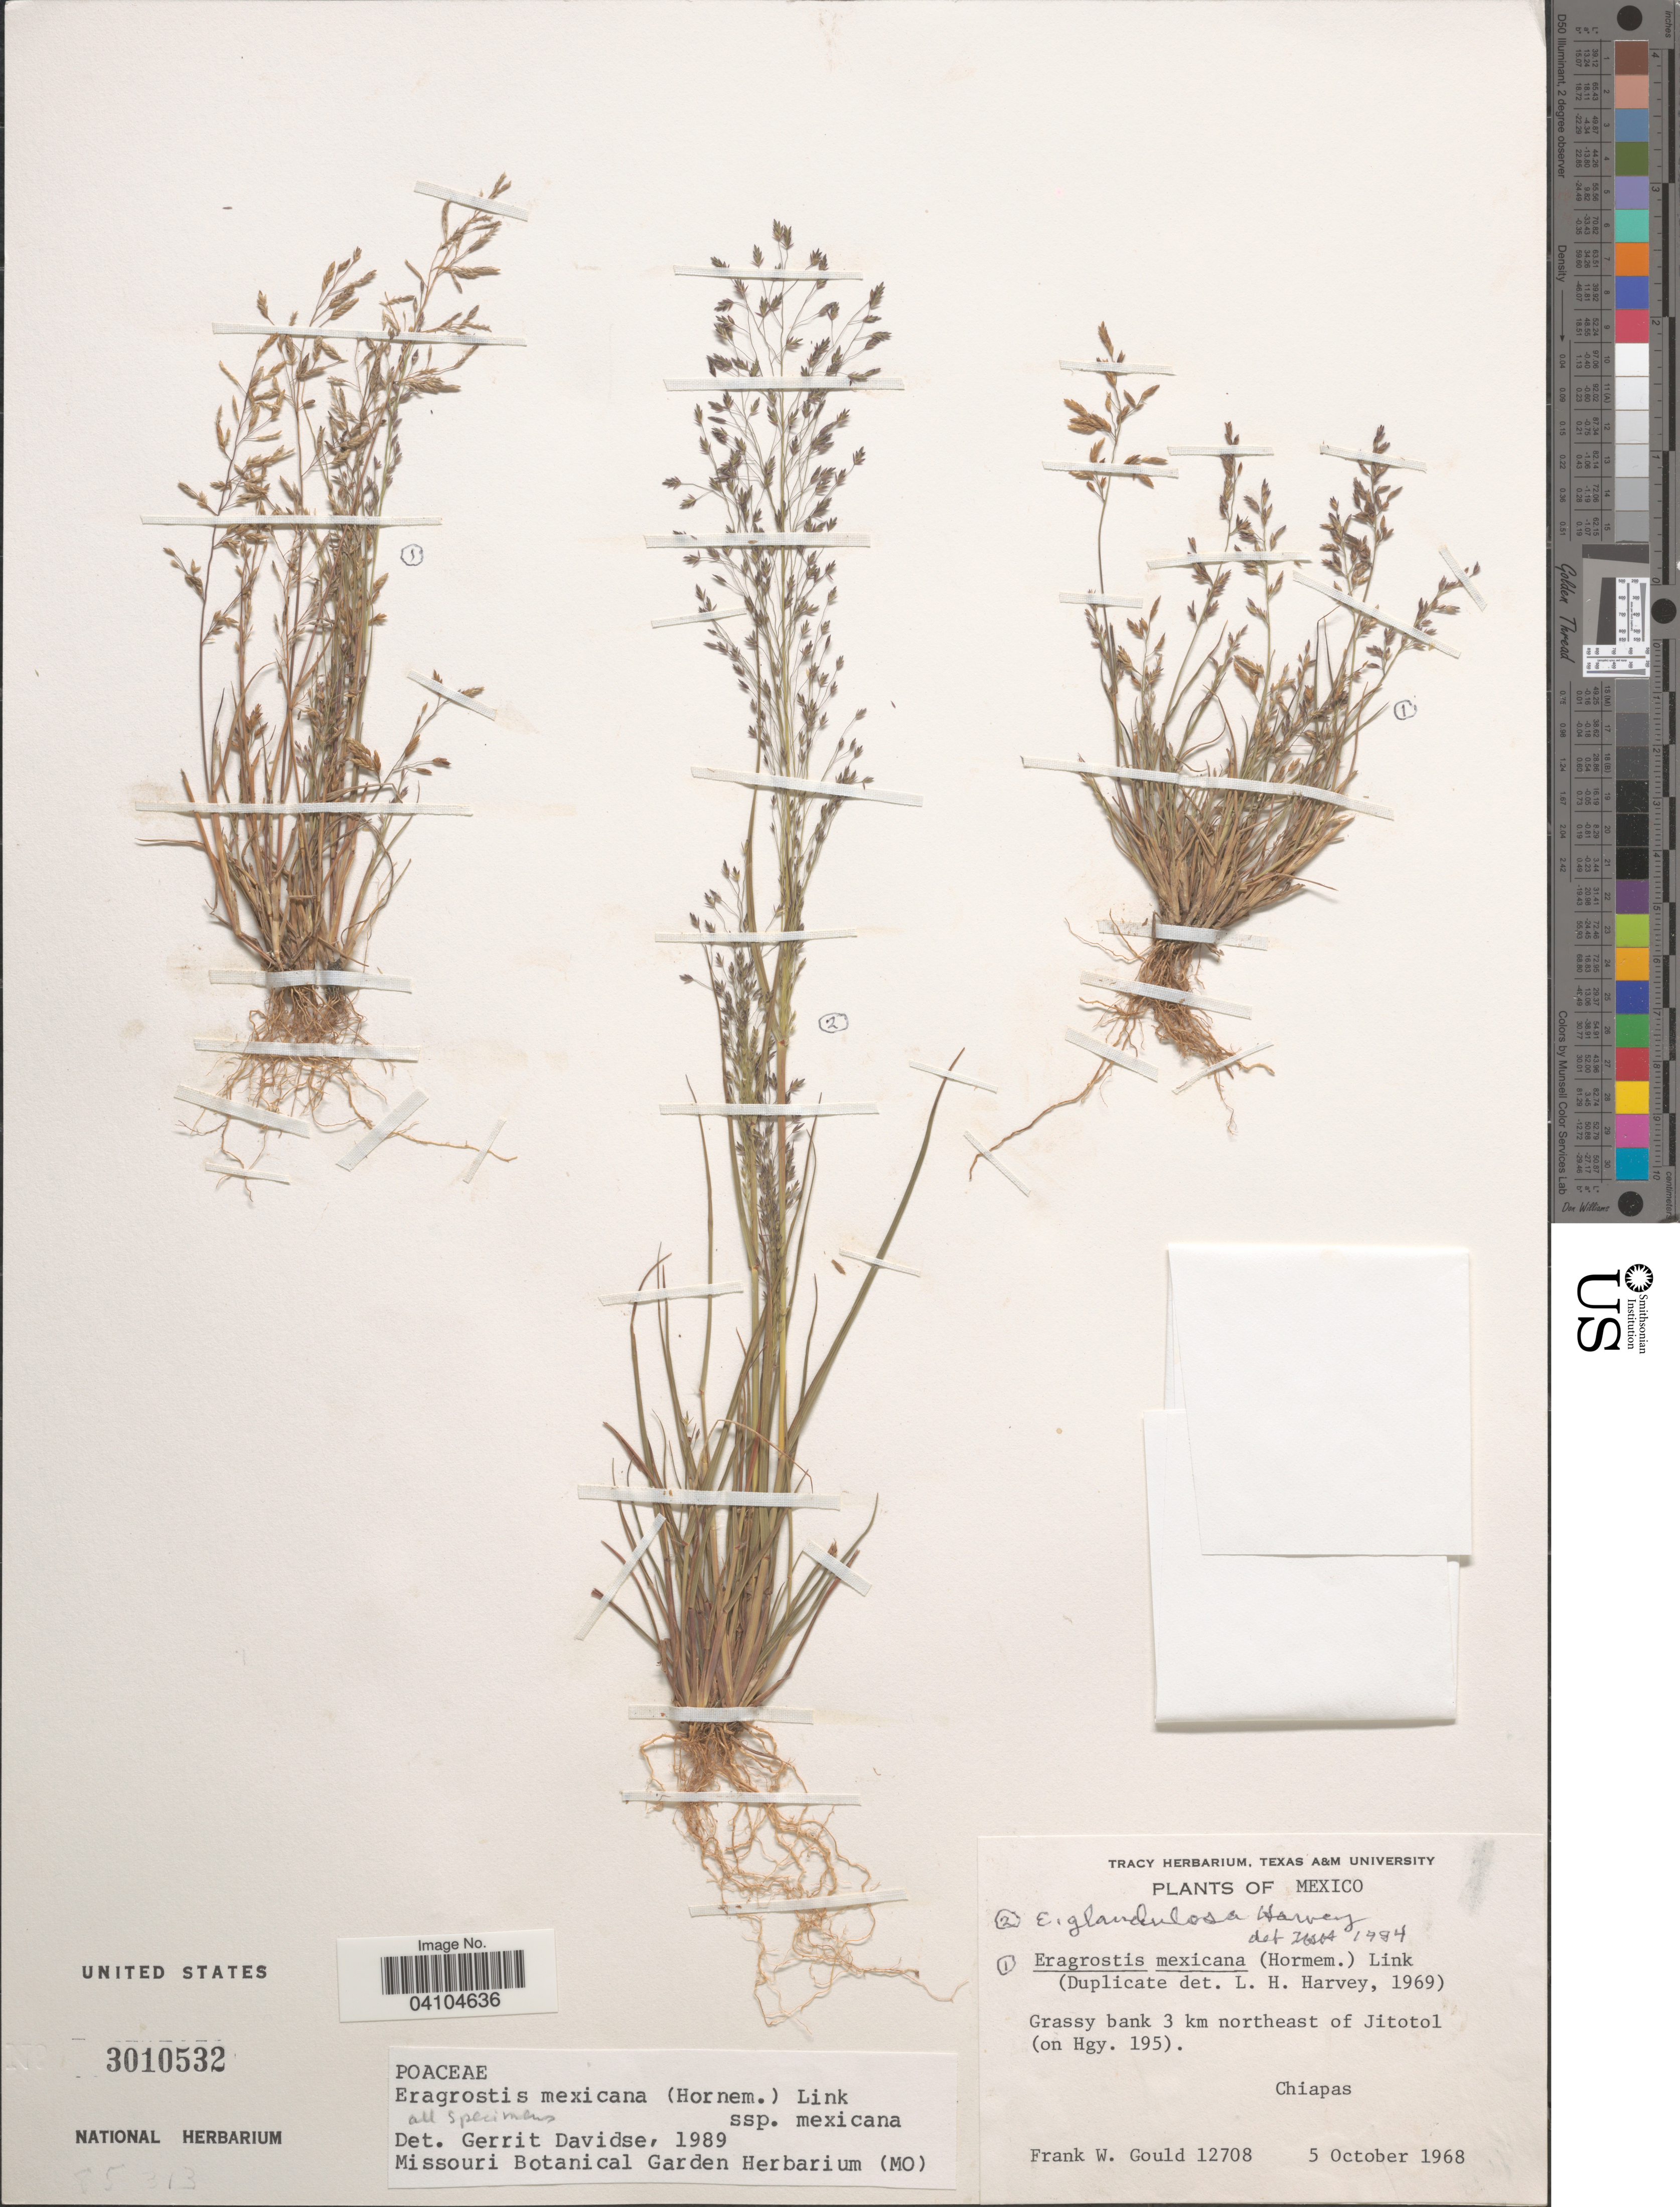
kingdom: Plantae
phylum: Tracheophyta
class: Liliopsida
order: Poales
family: Poaceae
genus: Eragrostis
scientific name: Eragrostis mexicana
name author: (Hornem.) Link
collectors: F. W. Gould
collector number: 12708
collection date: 1968-10-05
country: Mexico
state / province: Chiapas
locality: Grassy bank 3 km northeast of Jitotol (on Hgy. 195).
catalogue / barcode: US 3010532